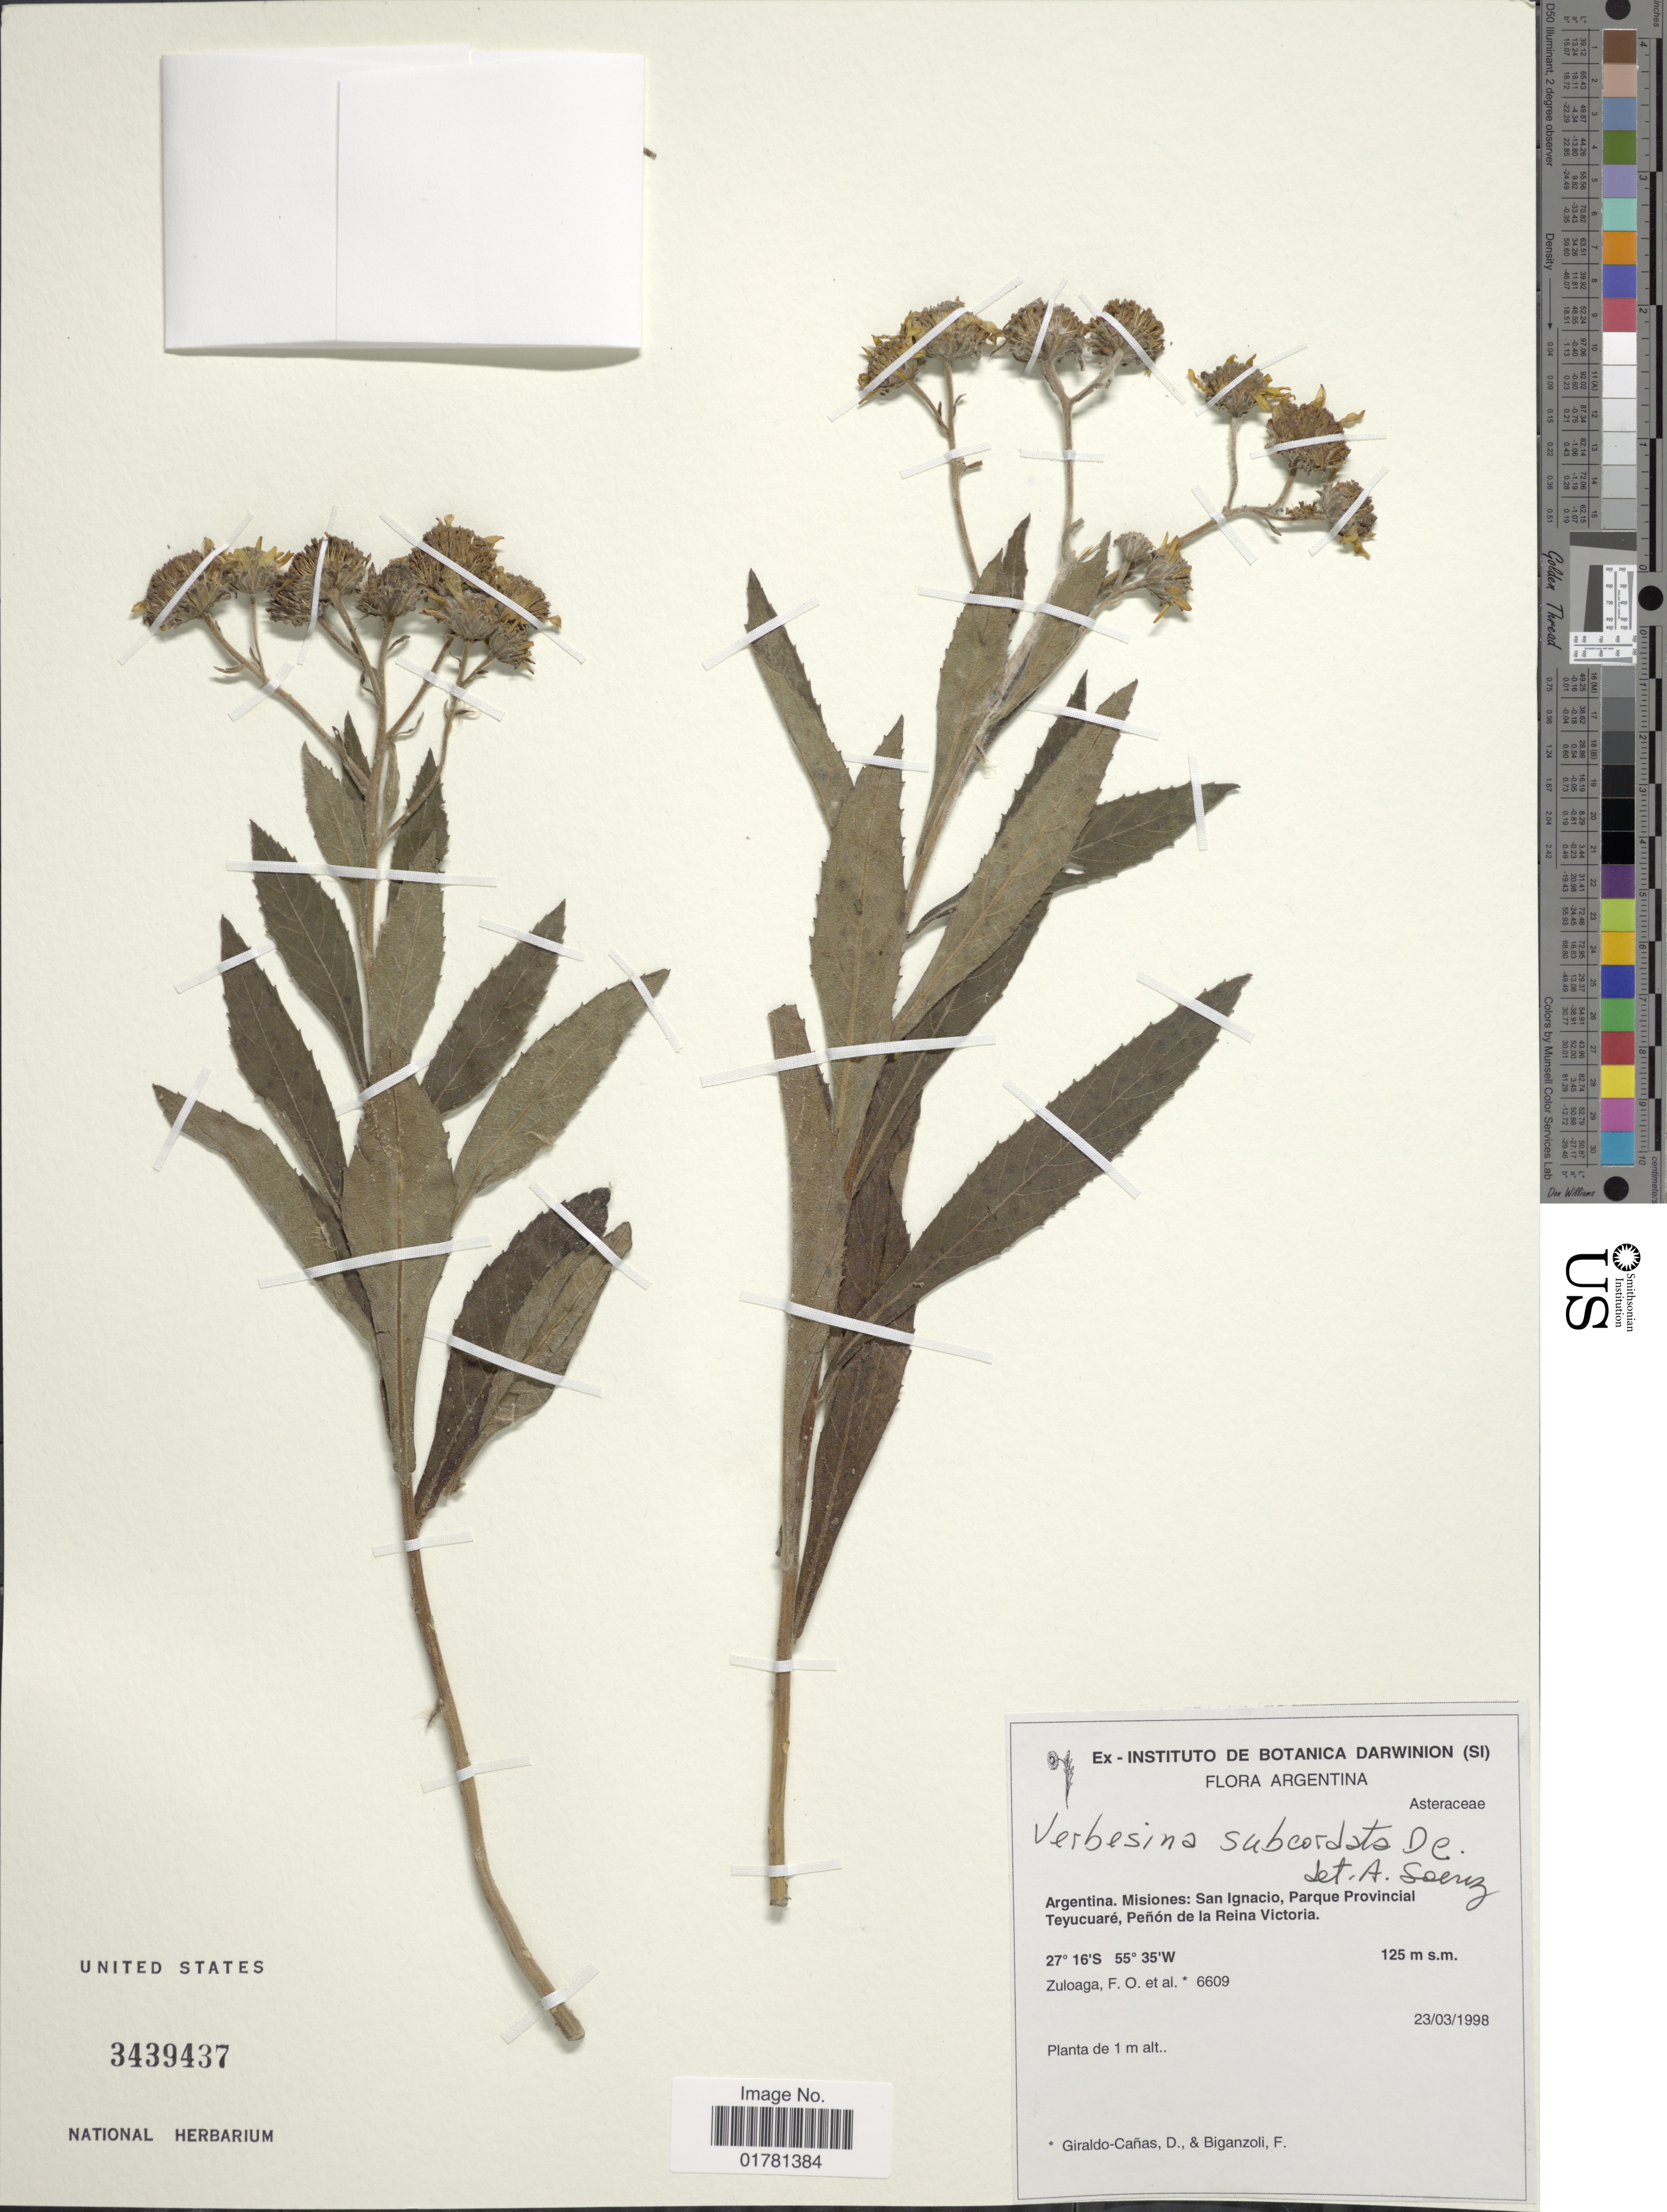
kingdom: Plantae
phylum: Tracheophyta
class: Magnoliopsida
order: Asterales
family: Asteraceae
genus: Verbesina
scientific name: Verbesina subcordata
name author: DC.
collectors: F. O. Zuloaga & et al.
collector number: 6609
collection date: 1998-03-23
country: Argentina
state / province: Misiones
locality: San Ignacio, Parque Provincial Teyucuaré, Peñón de la Reina Victoria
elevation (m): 125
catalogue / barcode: US 3439437